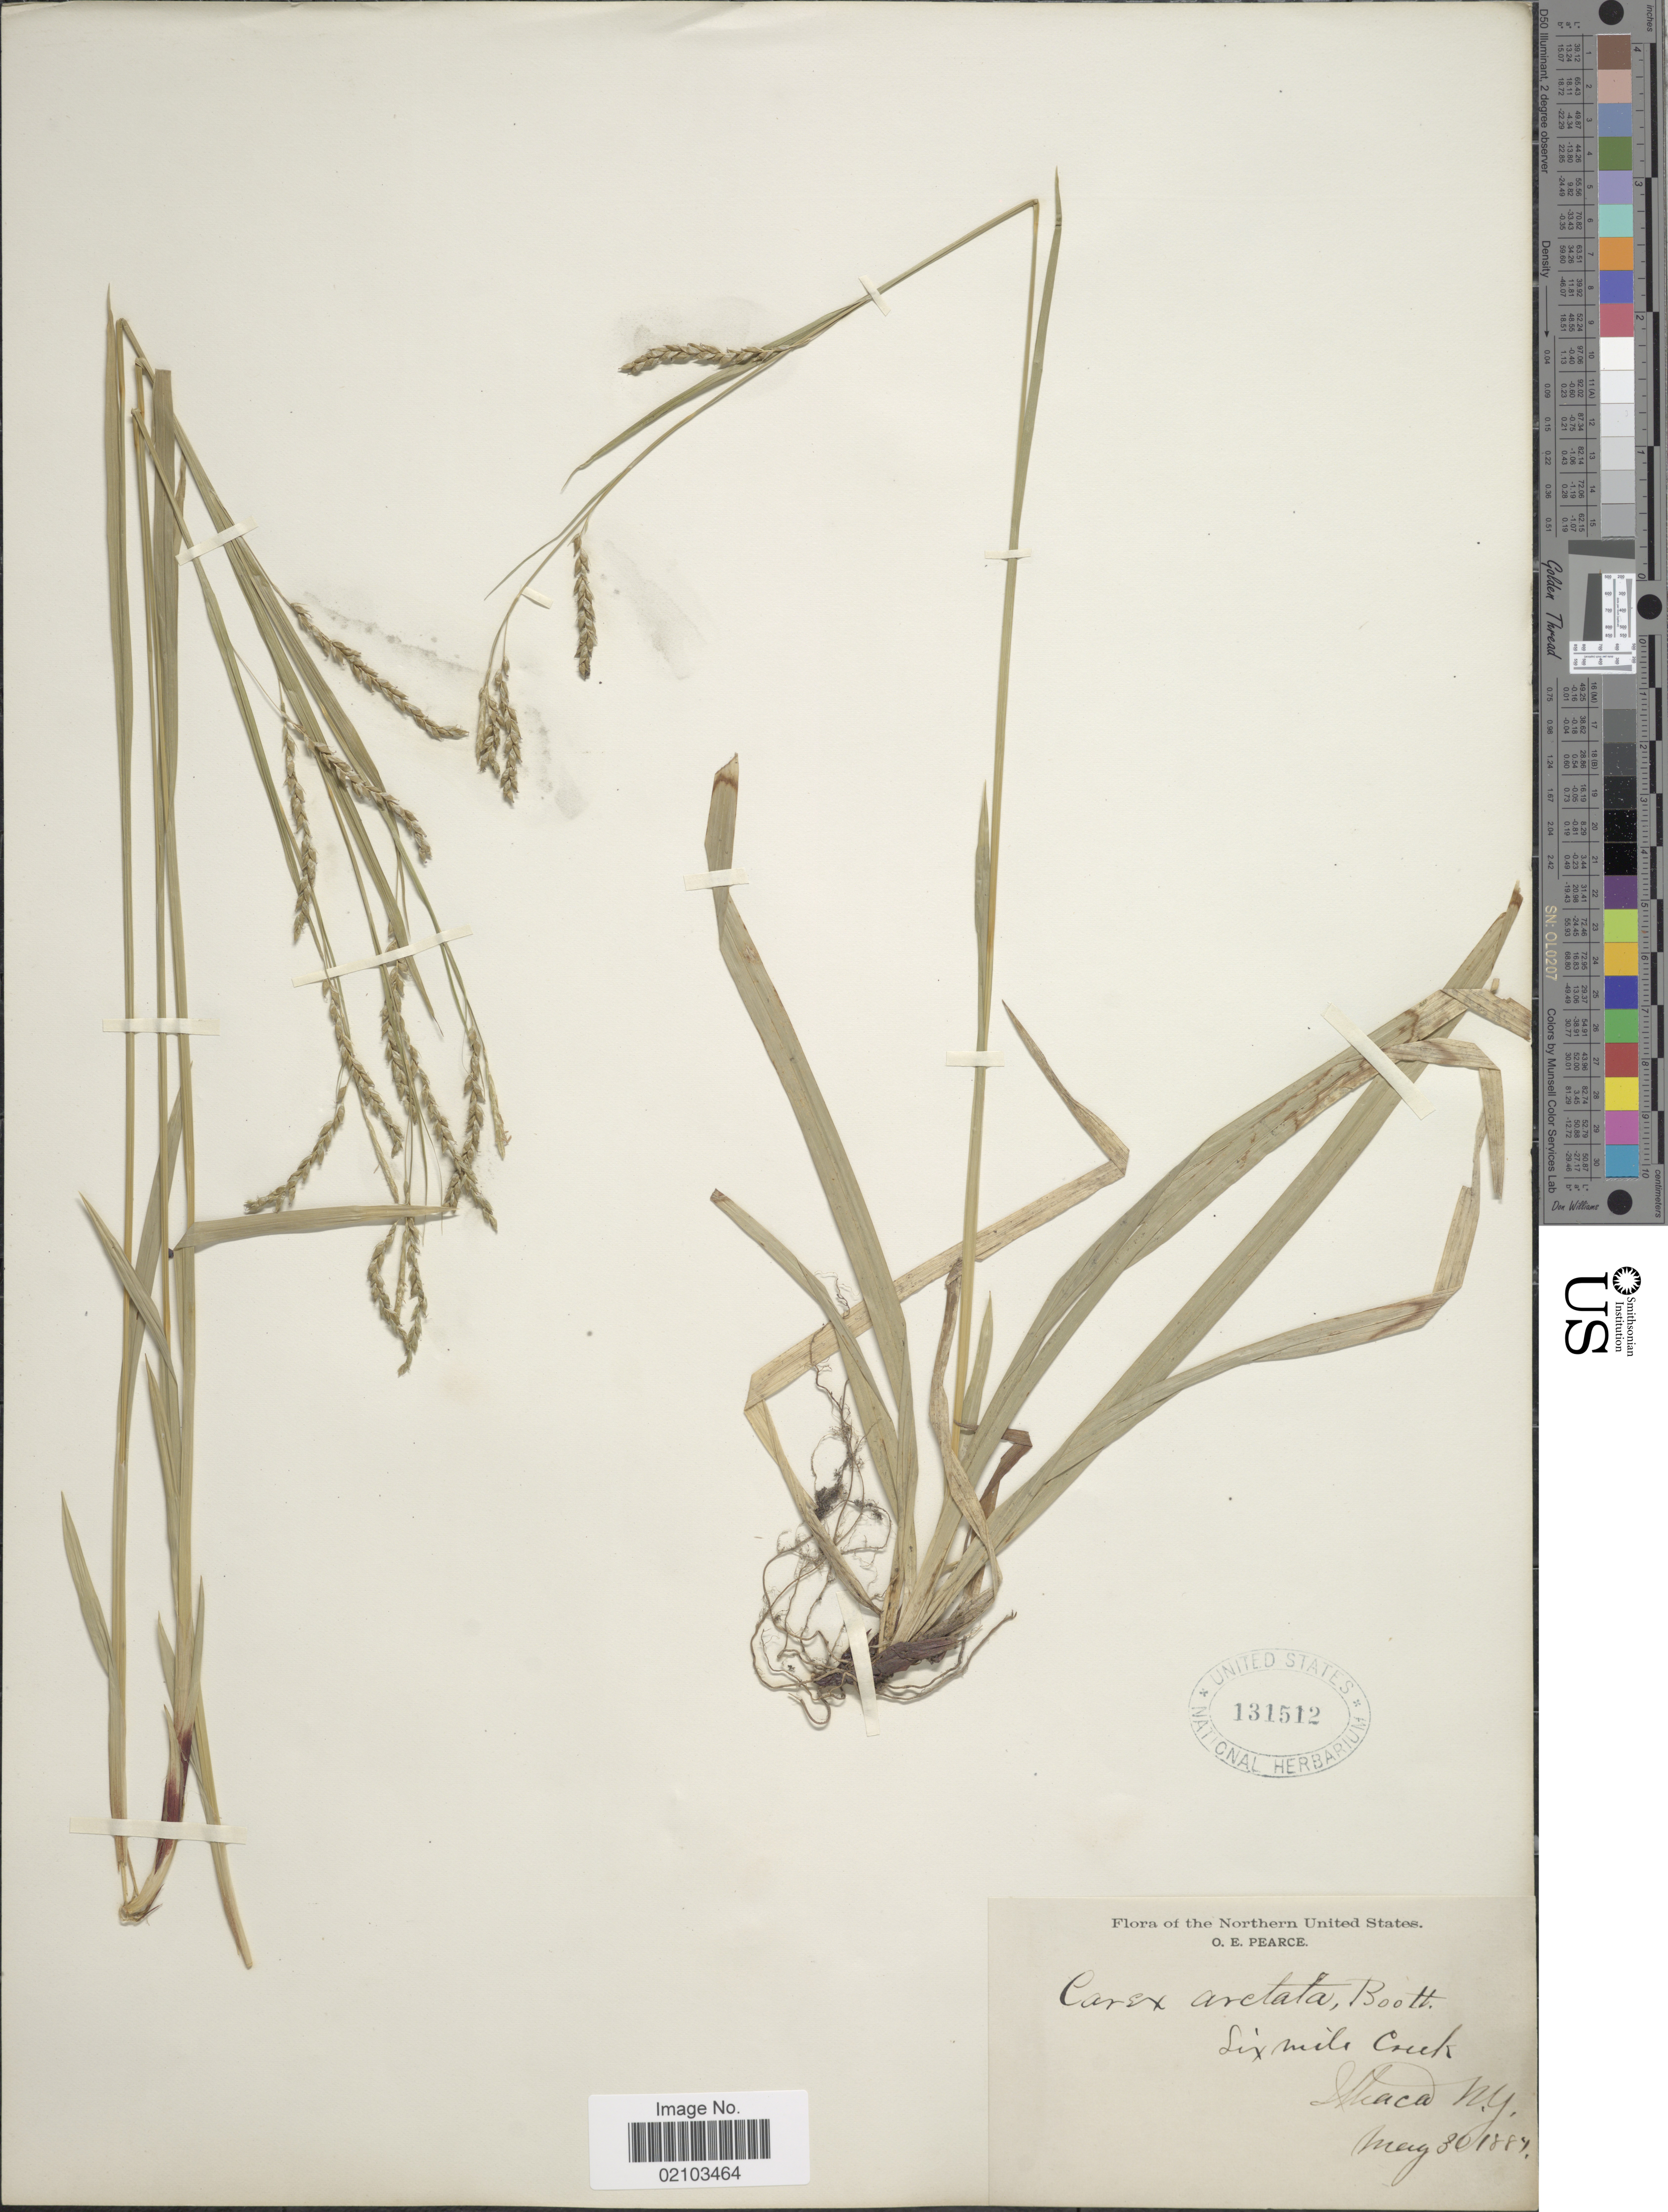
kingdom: Plantae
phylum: Tracheophyta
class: Liliopsida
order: Poales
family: Cyperaceae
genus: Carex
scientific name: Carex arctata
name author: Boott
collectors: O. E. Pearce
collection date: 1884-05-30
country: United States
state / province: New York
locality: Six mile Creek, Ithaca.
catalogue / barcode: US 131512